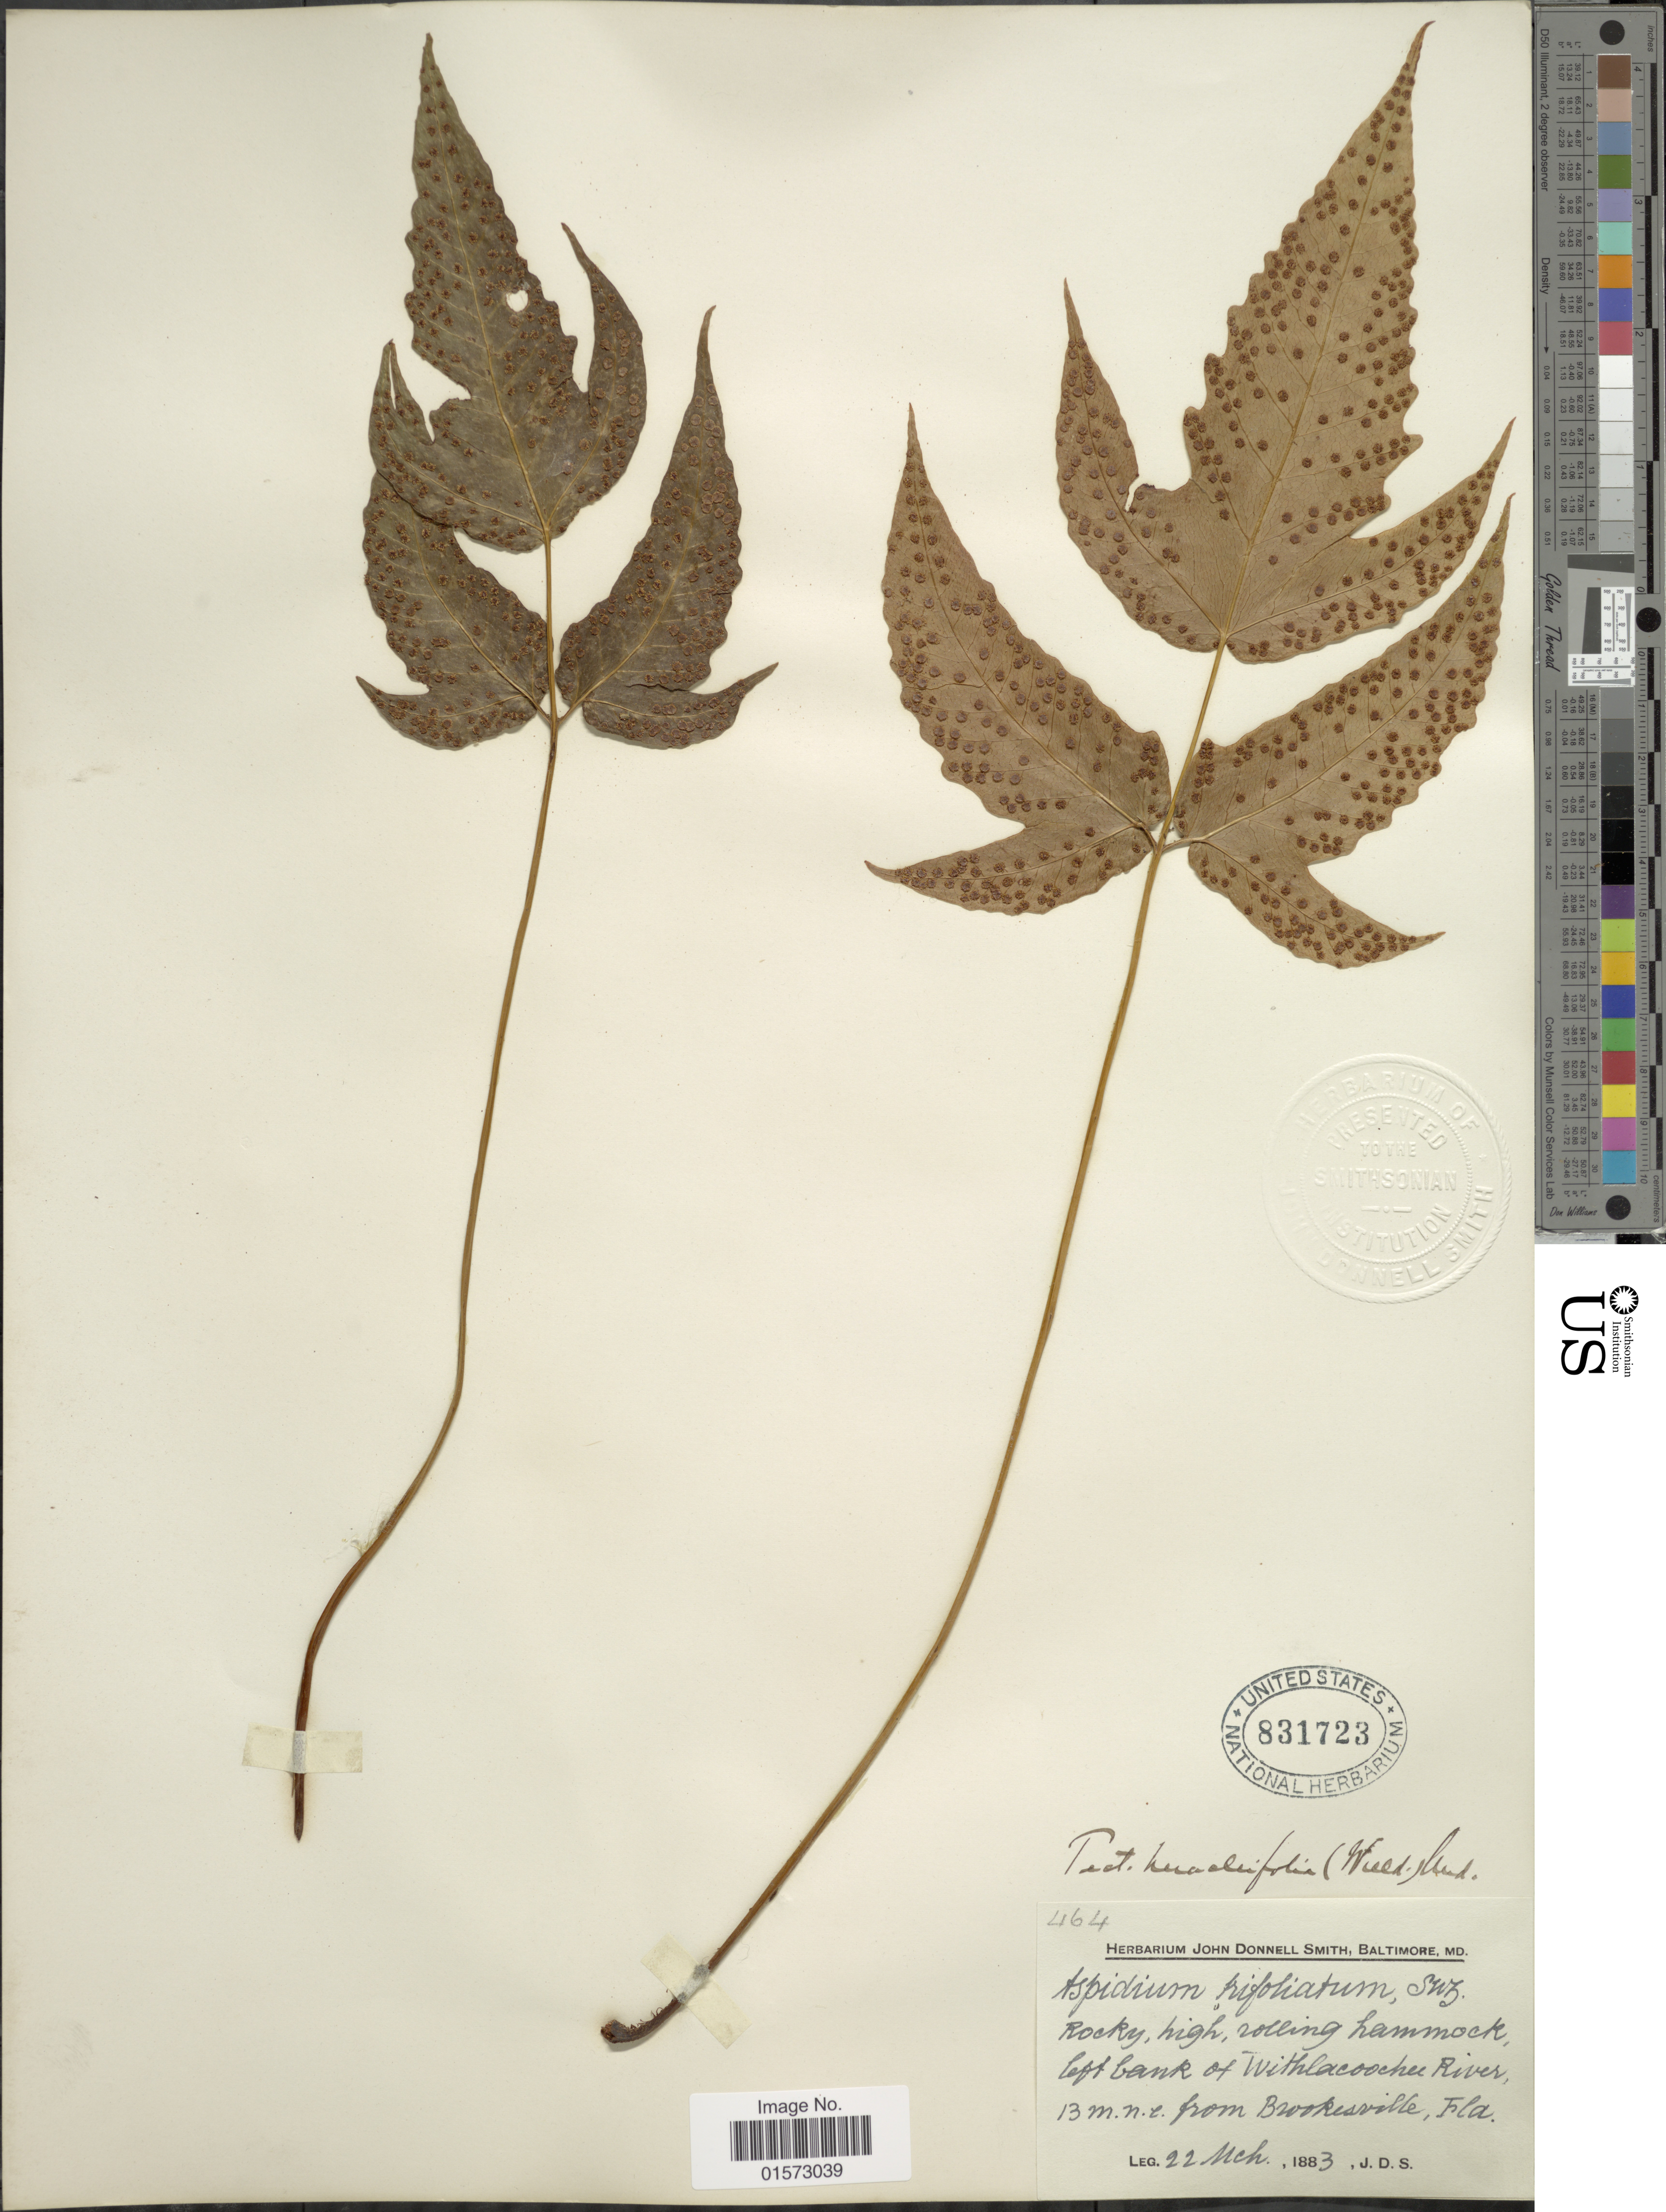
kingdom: Plantae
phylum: Tracheophyta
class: Polypodiopsida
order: Polypodiales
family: Tectariaceae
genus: Tectaria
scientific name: Tectaria heracleifolia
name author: (Willd.) Underw.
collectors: J. Donnell Smith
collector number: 464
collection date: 1883-03-22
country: United States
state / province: Florida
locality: Rocky, high, rolling hammock, left bank of Withlacoochee River, 13 m. n.e. from Brookesville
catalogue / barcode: US 831723